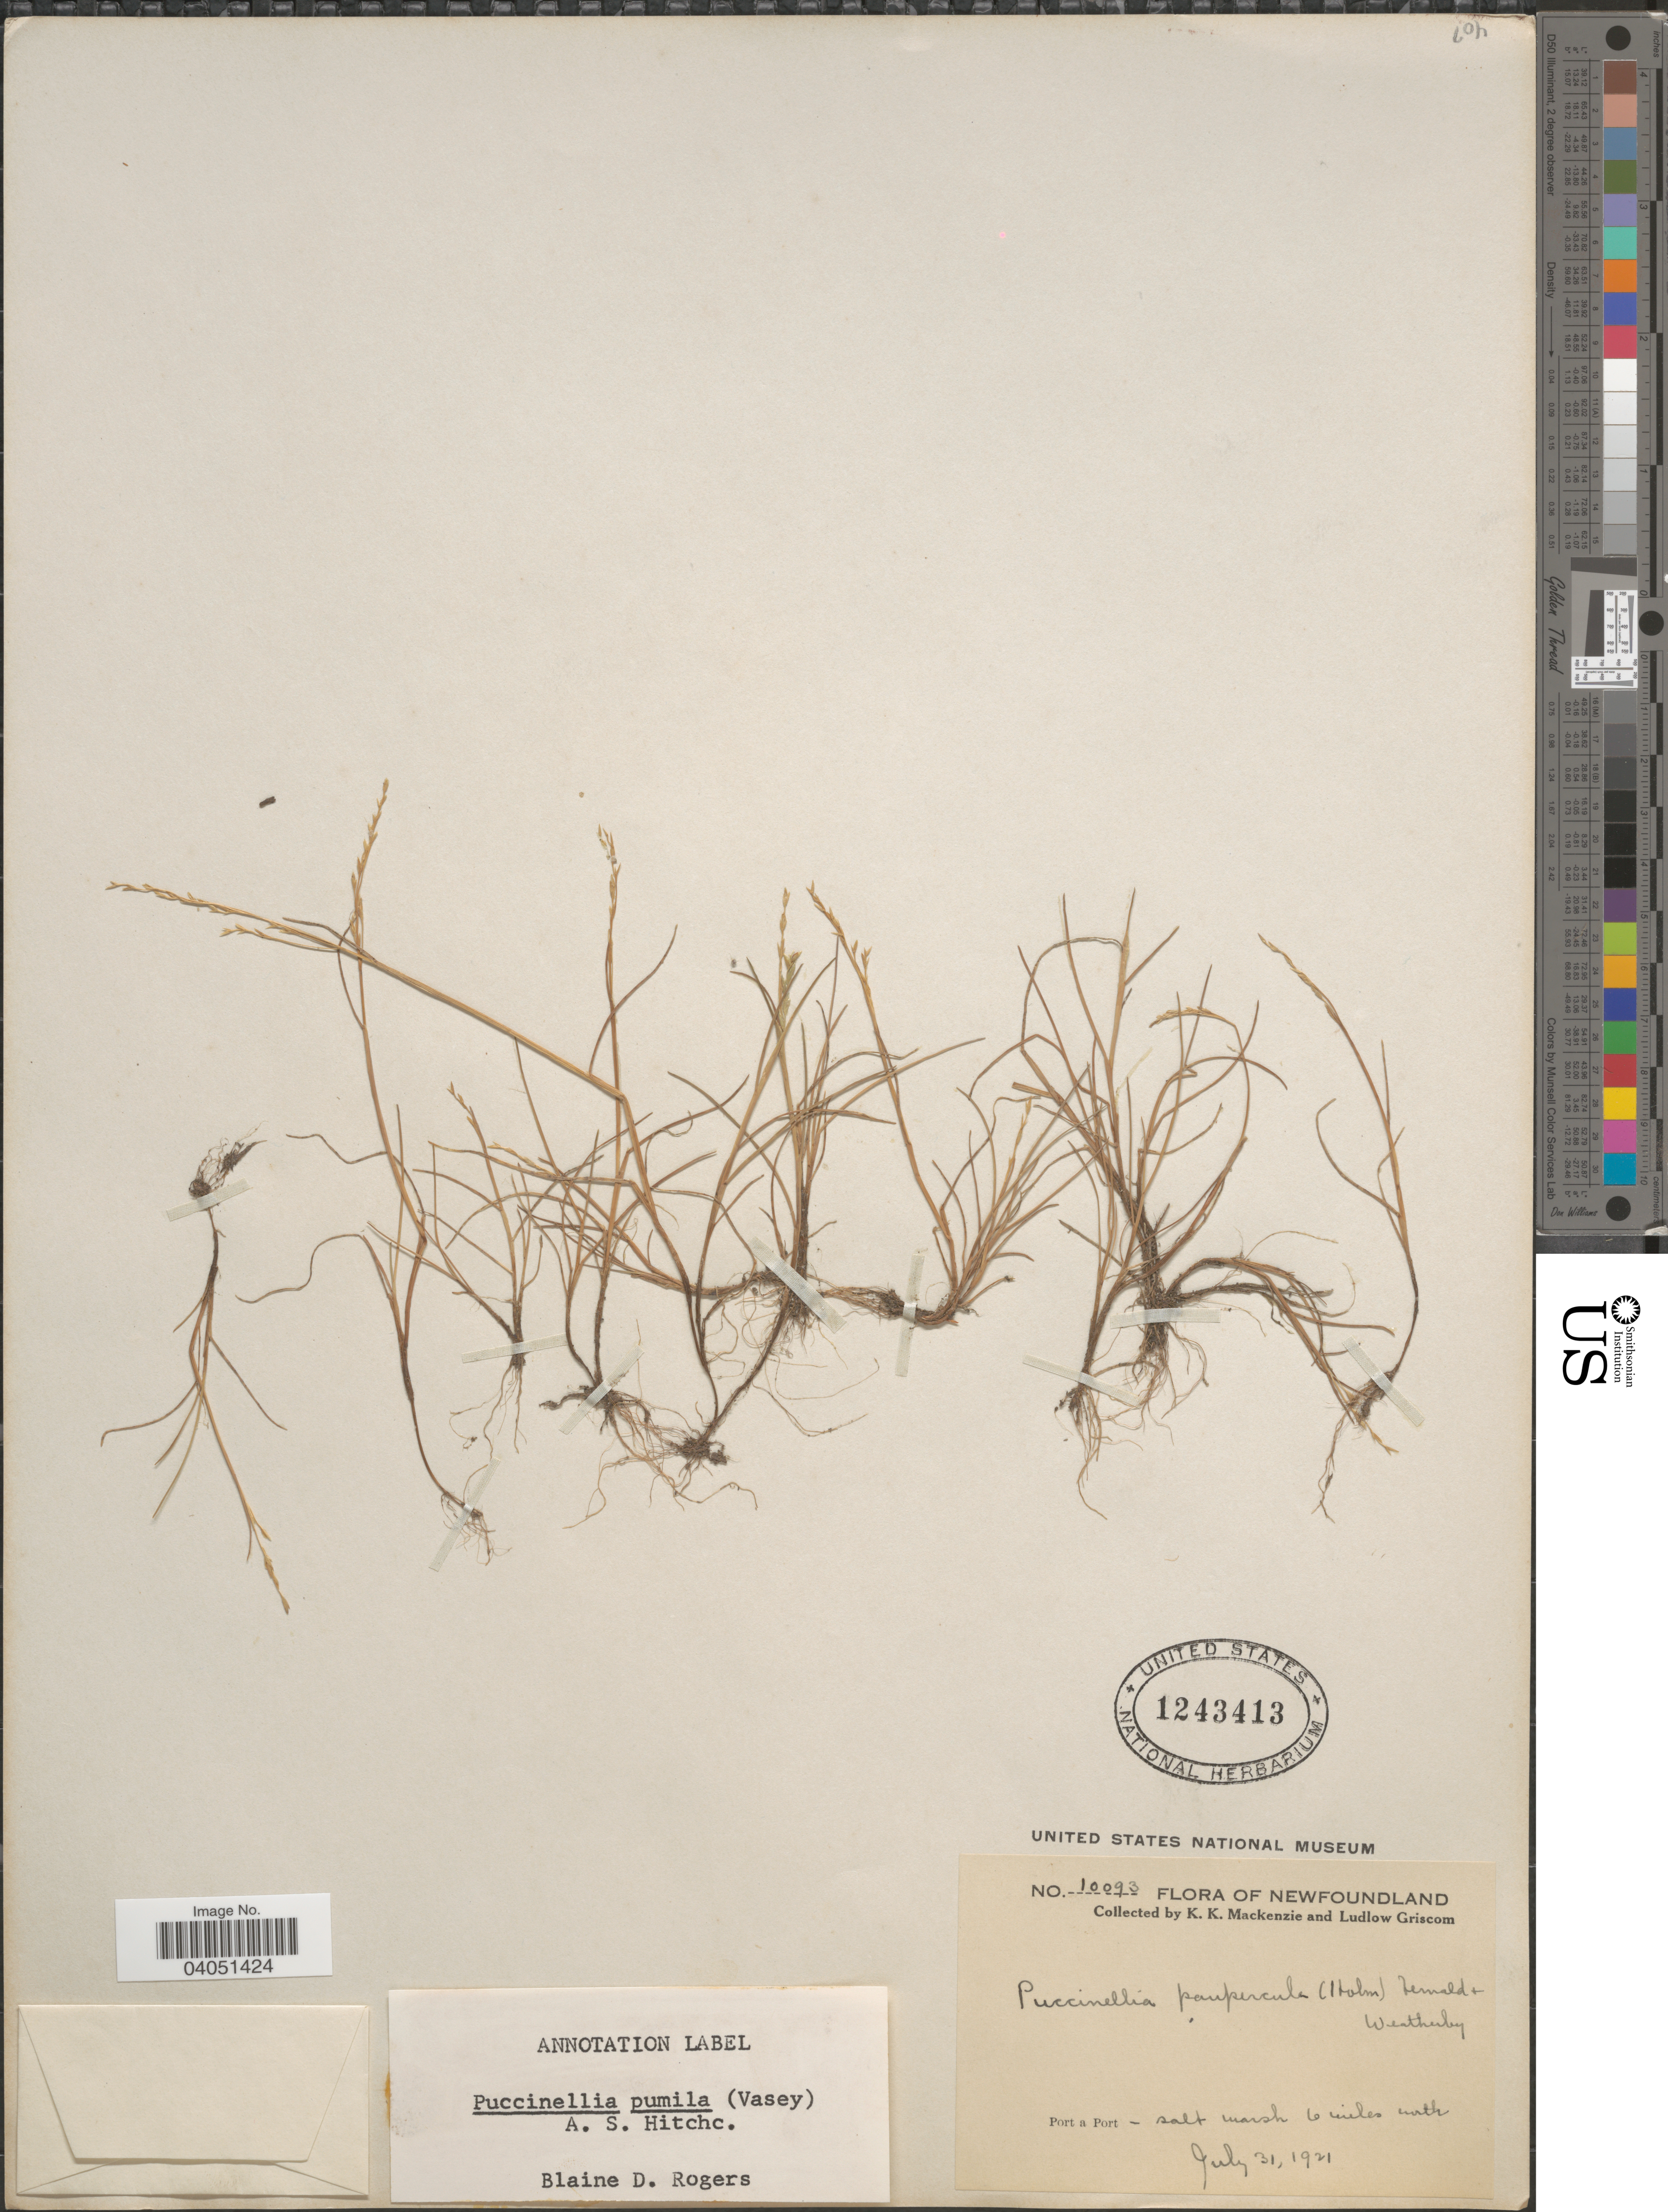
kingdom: Plantae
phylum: Tracheophyta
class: Liliopsida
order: Poales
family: Poaceae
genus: Puccinellia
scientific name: Puccinellia pumila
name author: (Vasey) Hitchc.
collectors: K. K. Mackenzie & L. Griscom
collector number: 10093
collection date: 1921-07-31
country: Canada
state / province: Newfoundland and Labrador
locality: Port a Port- salt marsh 6 miles north.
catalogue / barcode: US 1243413